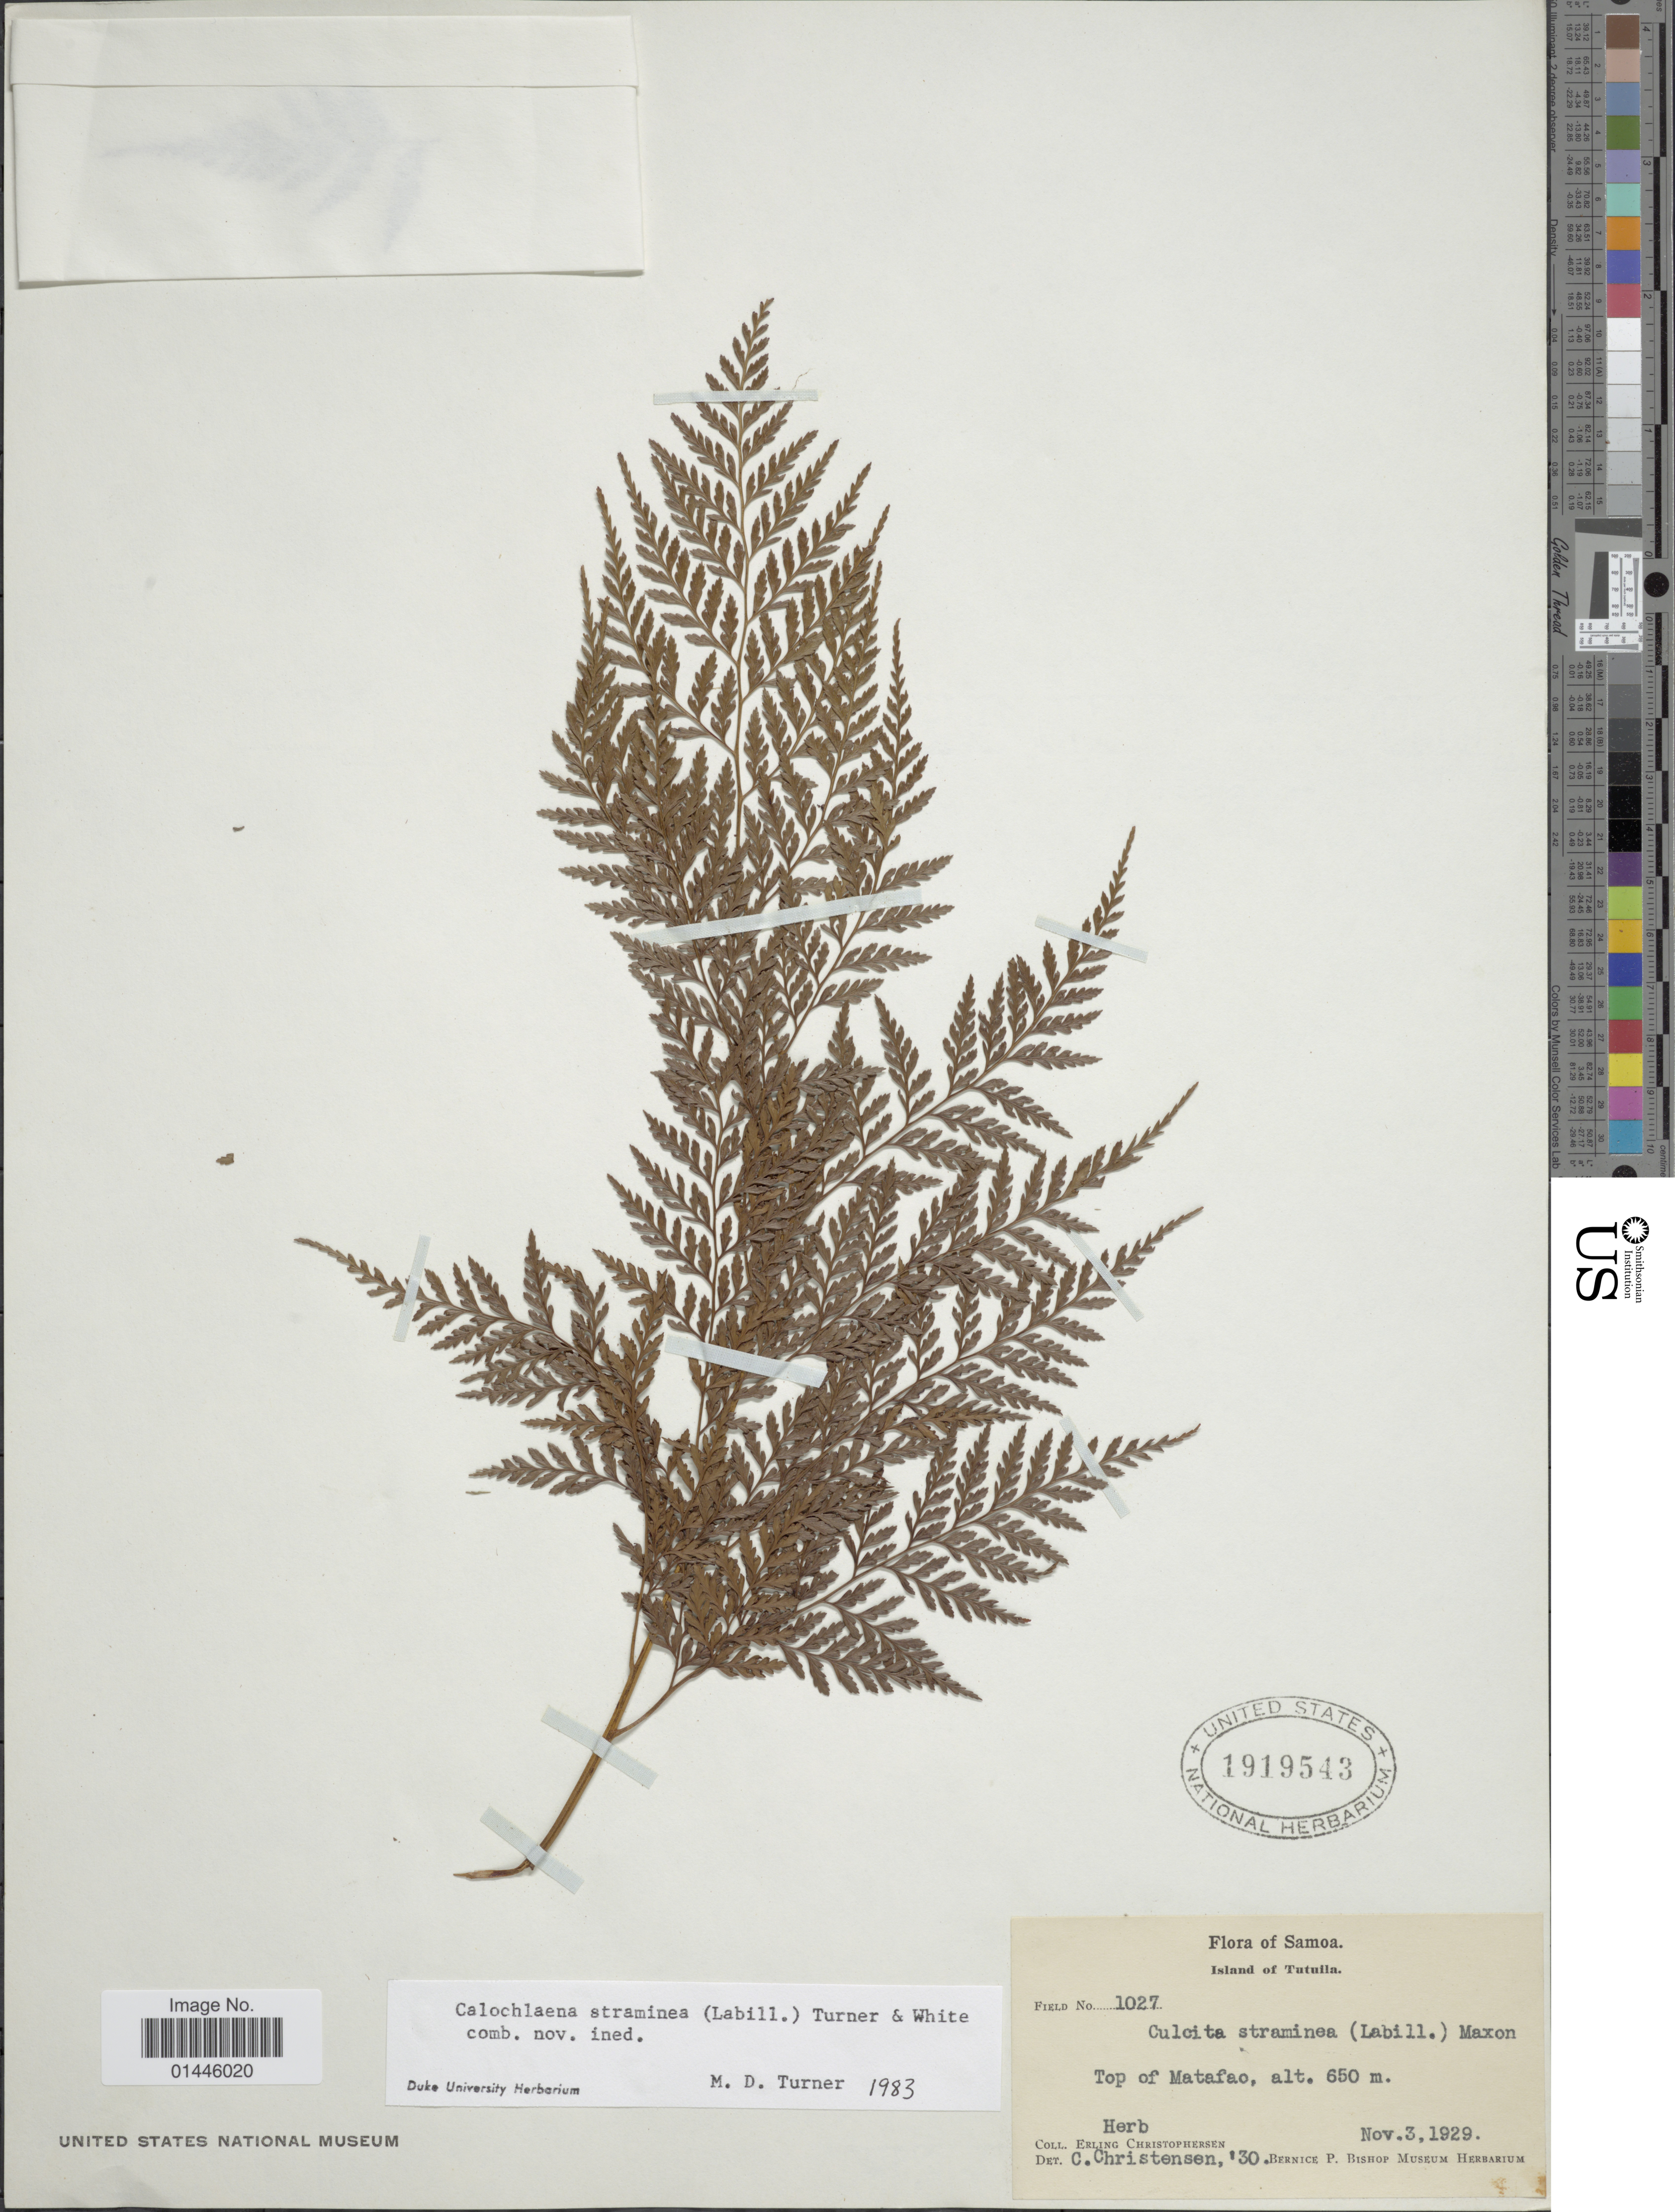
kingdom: Plantae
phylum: Tracheophyta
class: Polypodiopsida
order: Cyatheales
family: Dicksoniaceae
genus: Calochlaena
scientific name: Calochlaena straminea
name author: (Labill.) M.D. Turner & R.A. White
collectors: E. Christophersen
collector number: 1027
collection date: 1929-11-03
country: American Samoa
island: Tutuila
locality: Island of Tutuila, Top of Matafao.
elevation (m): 650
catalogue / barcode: US 1919543